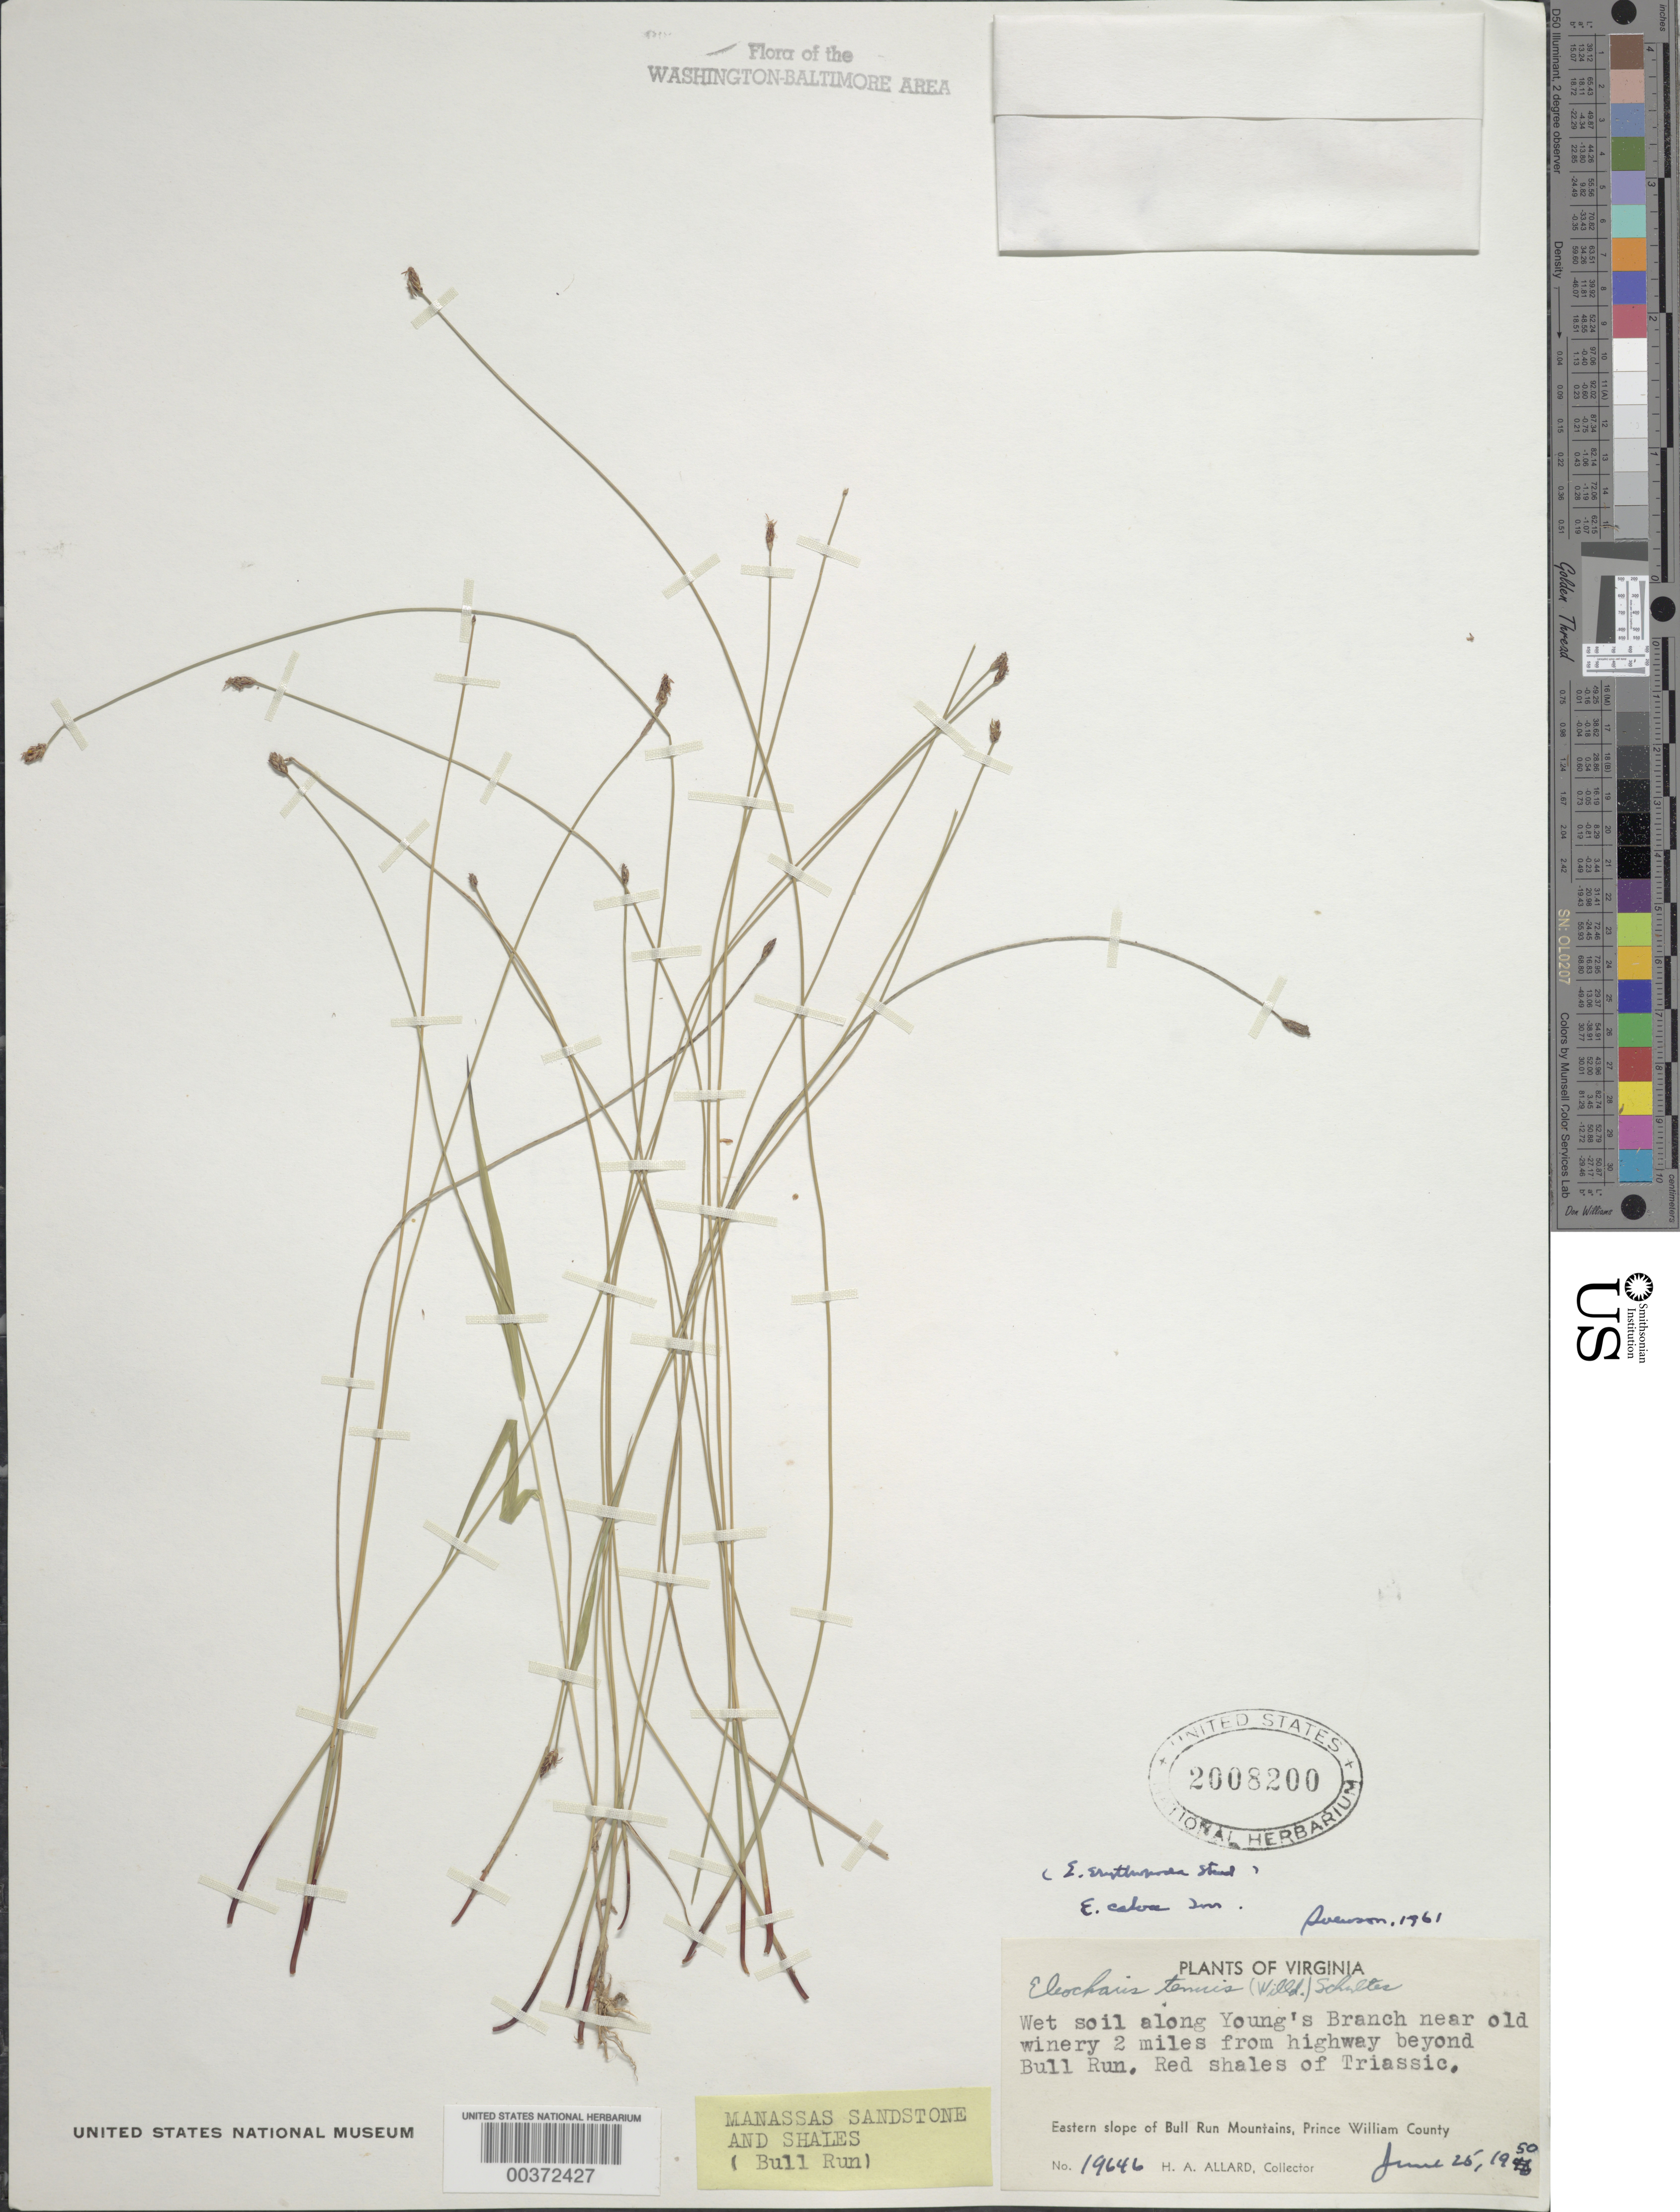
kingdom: Plantae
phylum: Tracheophyta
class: Liliopsida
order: Poales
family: Cyperaceae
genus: Eleocharis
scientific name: Eleocharis tenuis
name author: (Willd.) Schult.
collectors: H. A. Allard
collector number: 19646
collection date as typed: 25 Jun 1950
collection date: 1950-06-25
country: United States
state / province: Virginia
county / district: Prince William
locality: Youngs Branch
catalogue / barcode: US 2008200